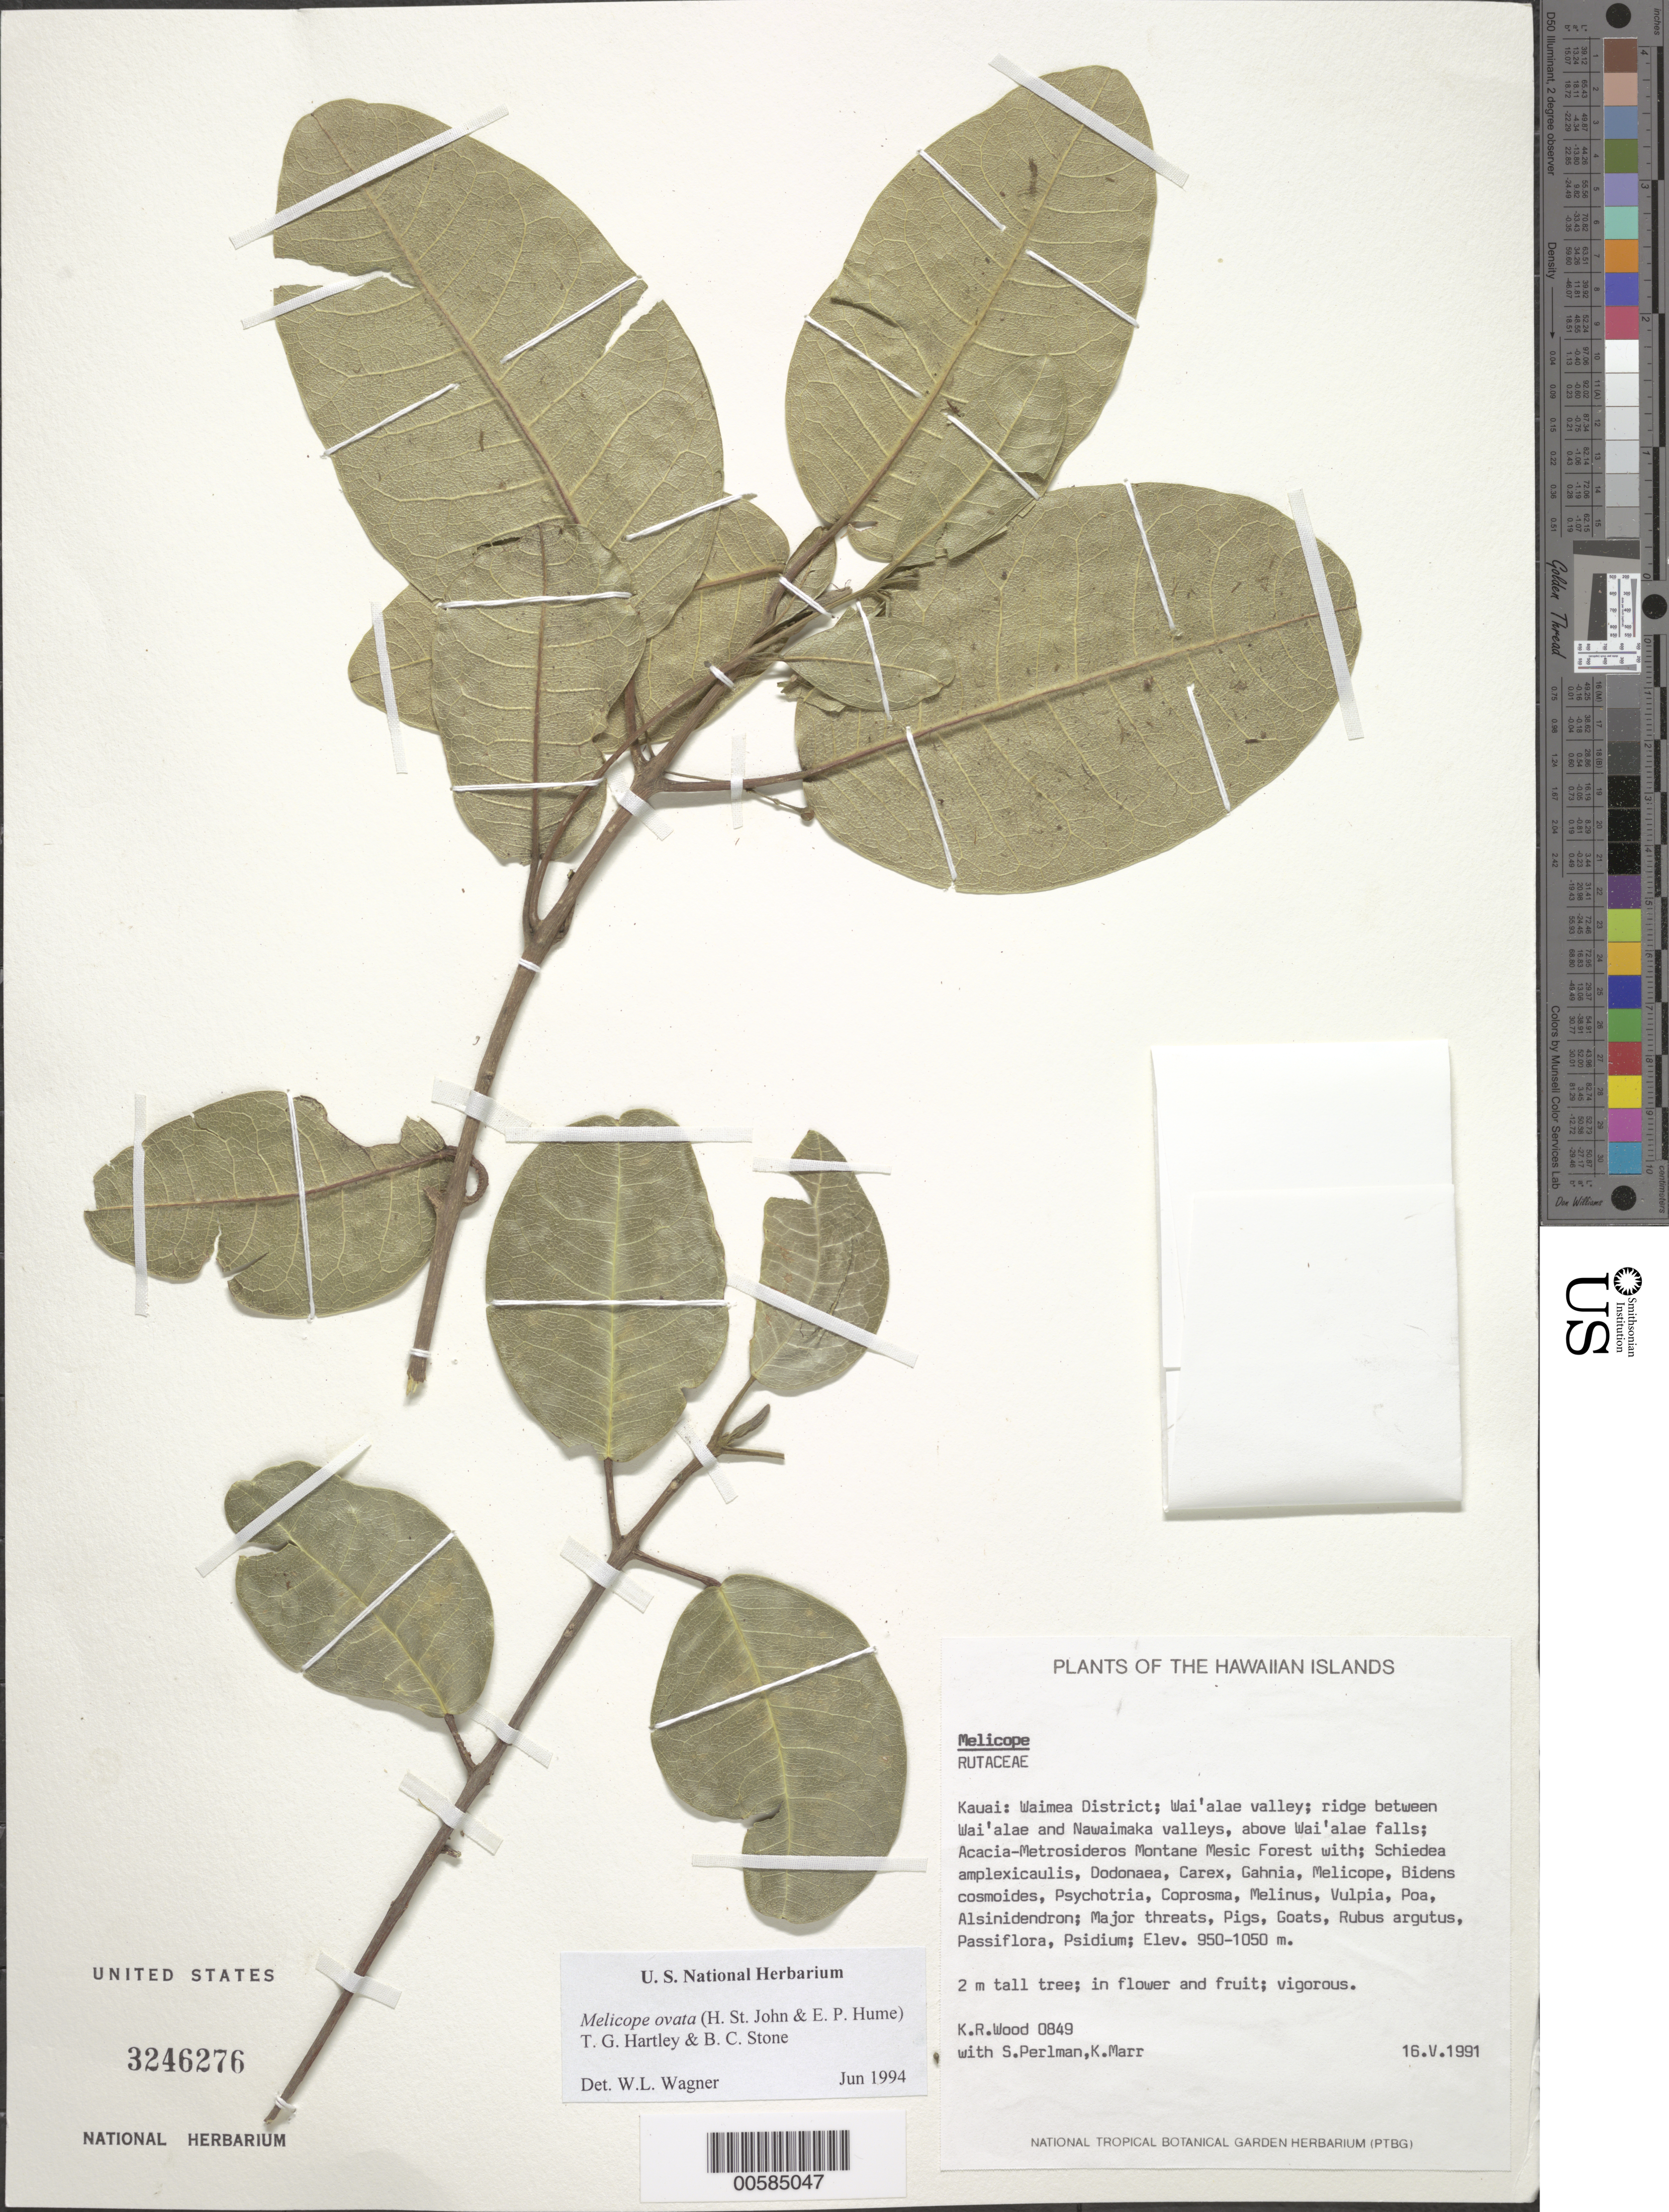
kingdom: Plantae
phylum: Tracheophyta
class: Magnoliopsida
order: Sapindales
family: Rutaceae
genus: Melicope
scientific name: Melicope ovata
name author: (H. St. John & E.P. Hume) T.G. Hartley & B.C. Stone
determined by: Wagner, W. L., (BOT), Smithsonian Institution - National Museum of Natural History (UNITED STATES)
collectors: K. R. Wood, S. P. Perlman & K. Marr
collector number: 0849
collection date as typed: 16 May 1991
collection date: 1991-05-16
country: United States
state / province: Hawaii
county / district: Kauai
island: Kaua'i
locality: Waimea District; Wai'alae valley; ridge between Wai'alae and Nawaimaka valleys, above Wai'alae falls.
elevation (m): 950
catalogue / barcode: US 3246276